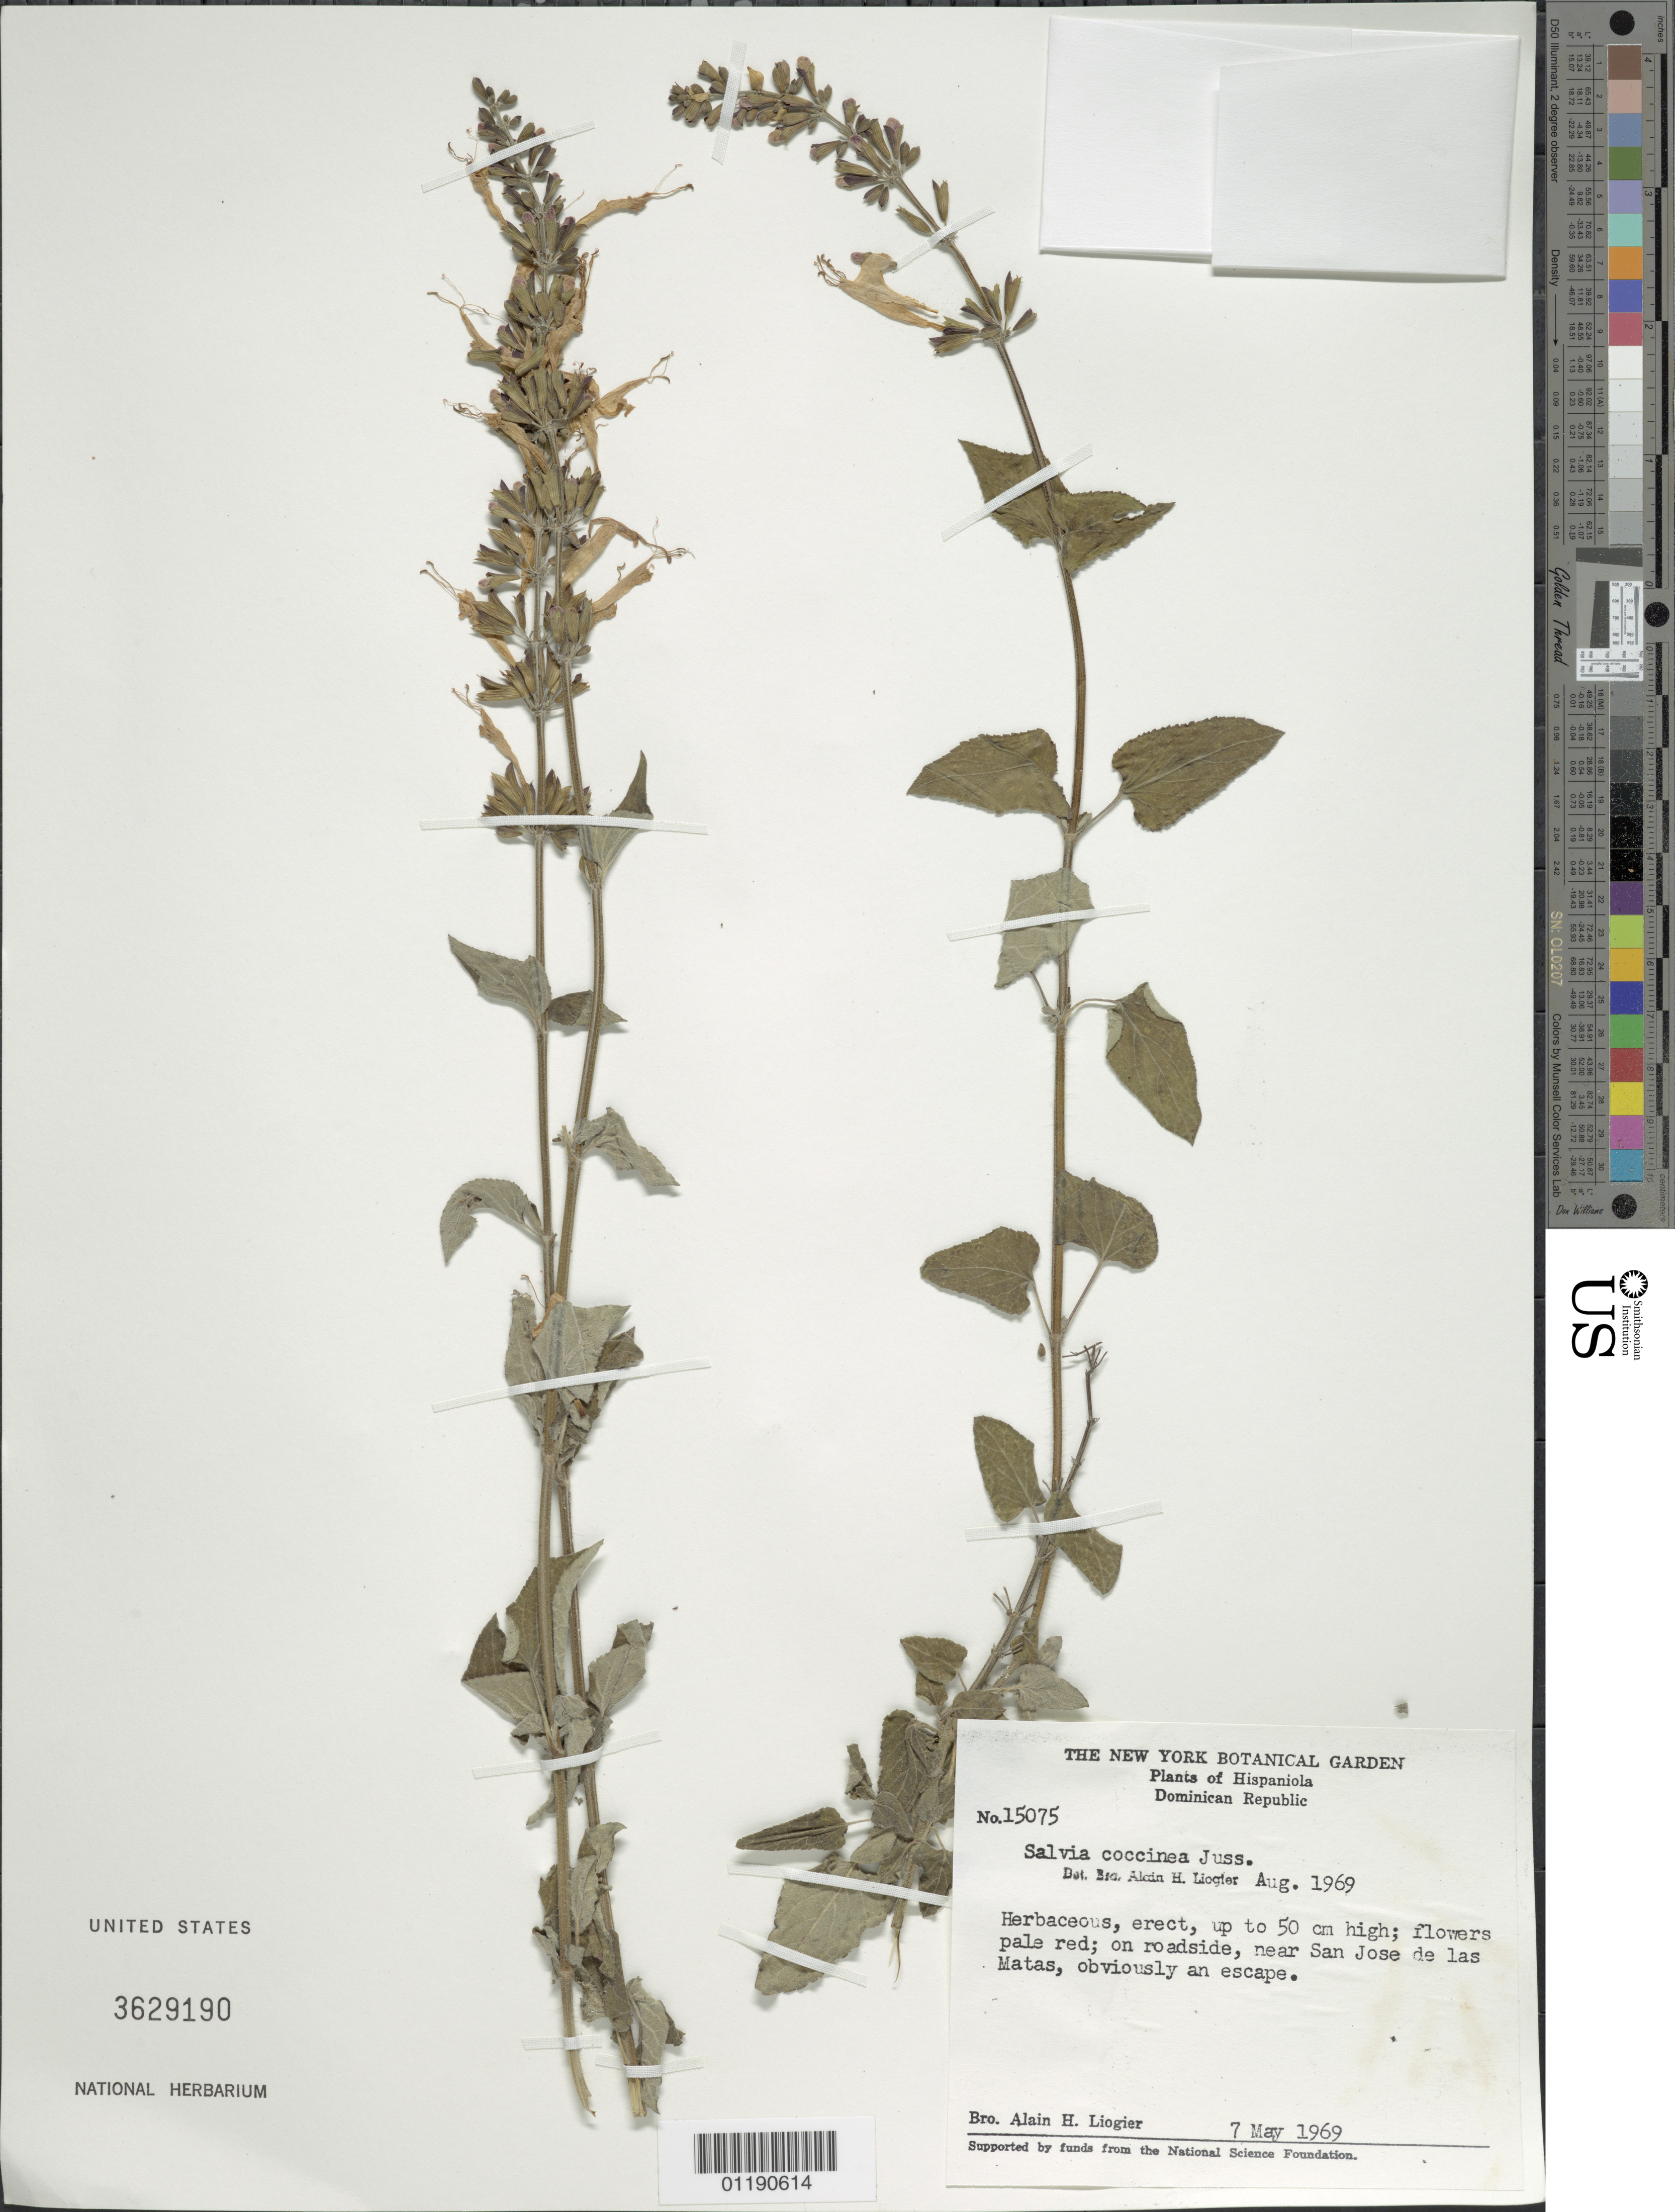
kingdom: Plantae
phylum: Tracheophyta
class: Magnoliopsida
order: Lamiales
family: Lamiaceae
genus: Salvia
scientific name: Salvia coccinea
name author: B. Juss. ex Etl.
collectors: A. H. Liogier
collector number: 15075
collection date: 1969-05-07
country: Dominican Republic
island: Hispaniola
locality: Near San Jose de las Matas.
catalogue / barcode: US 3629190